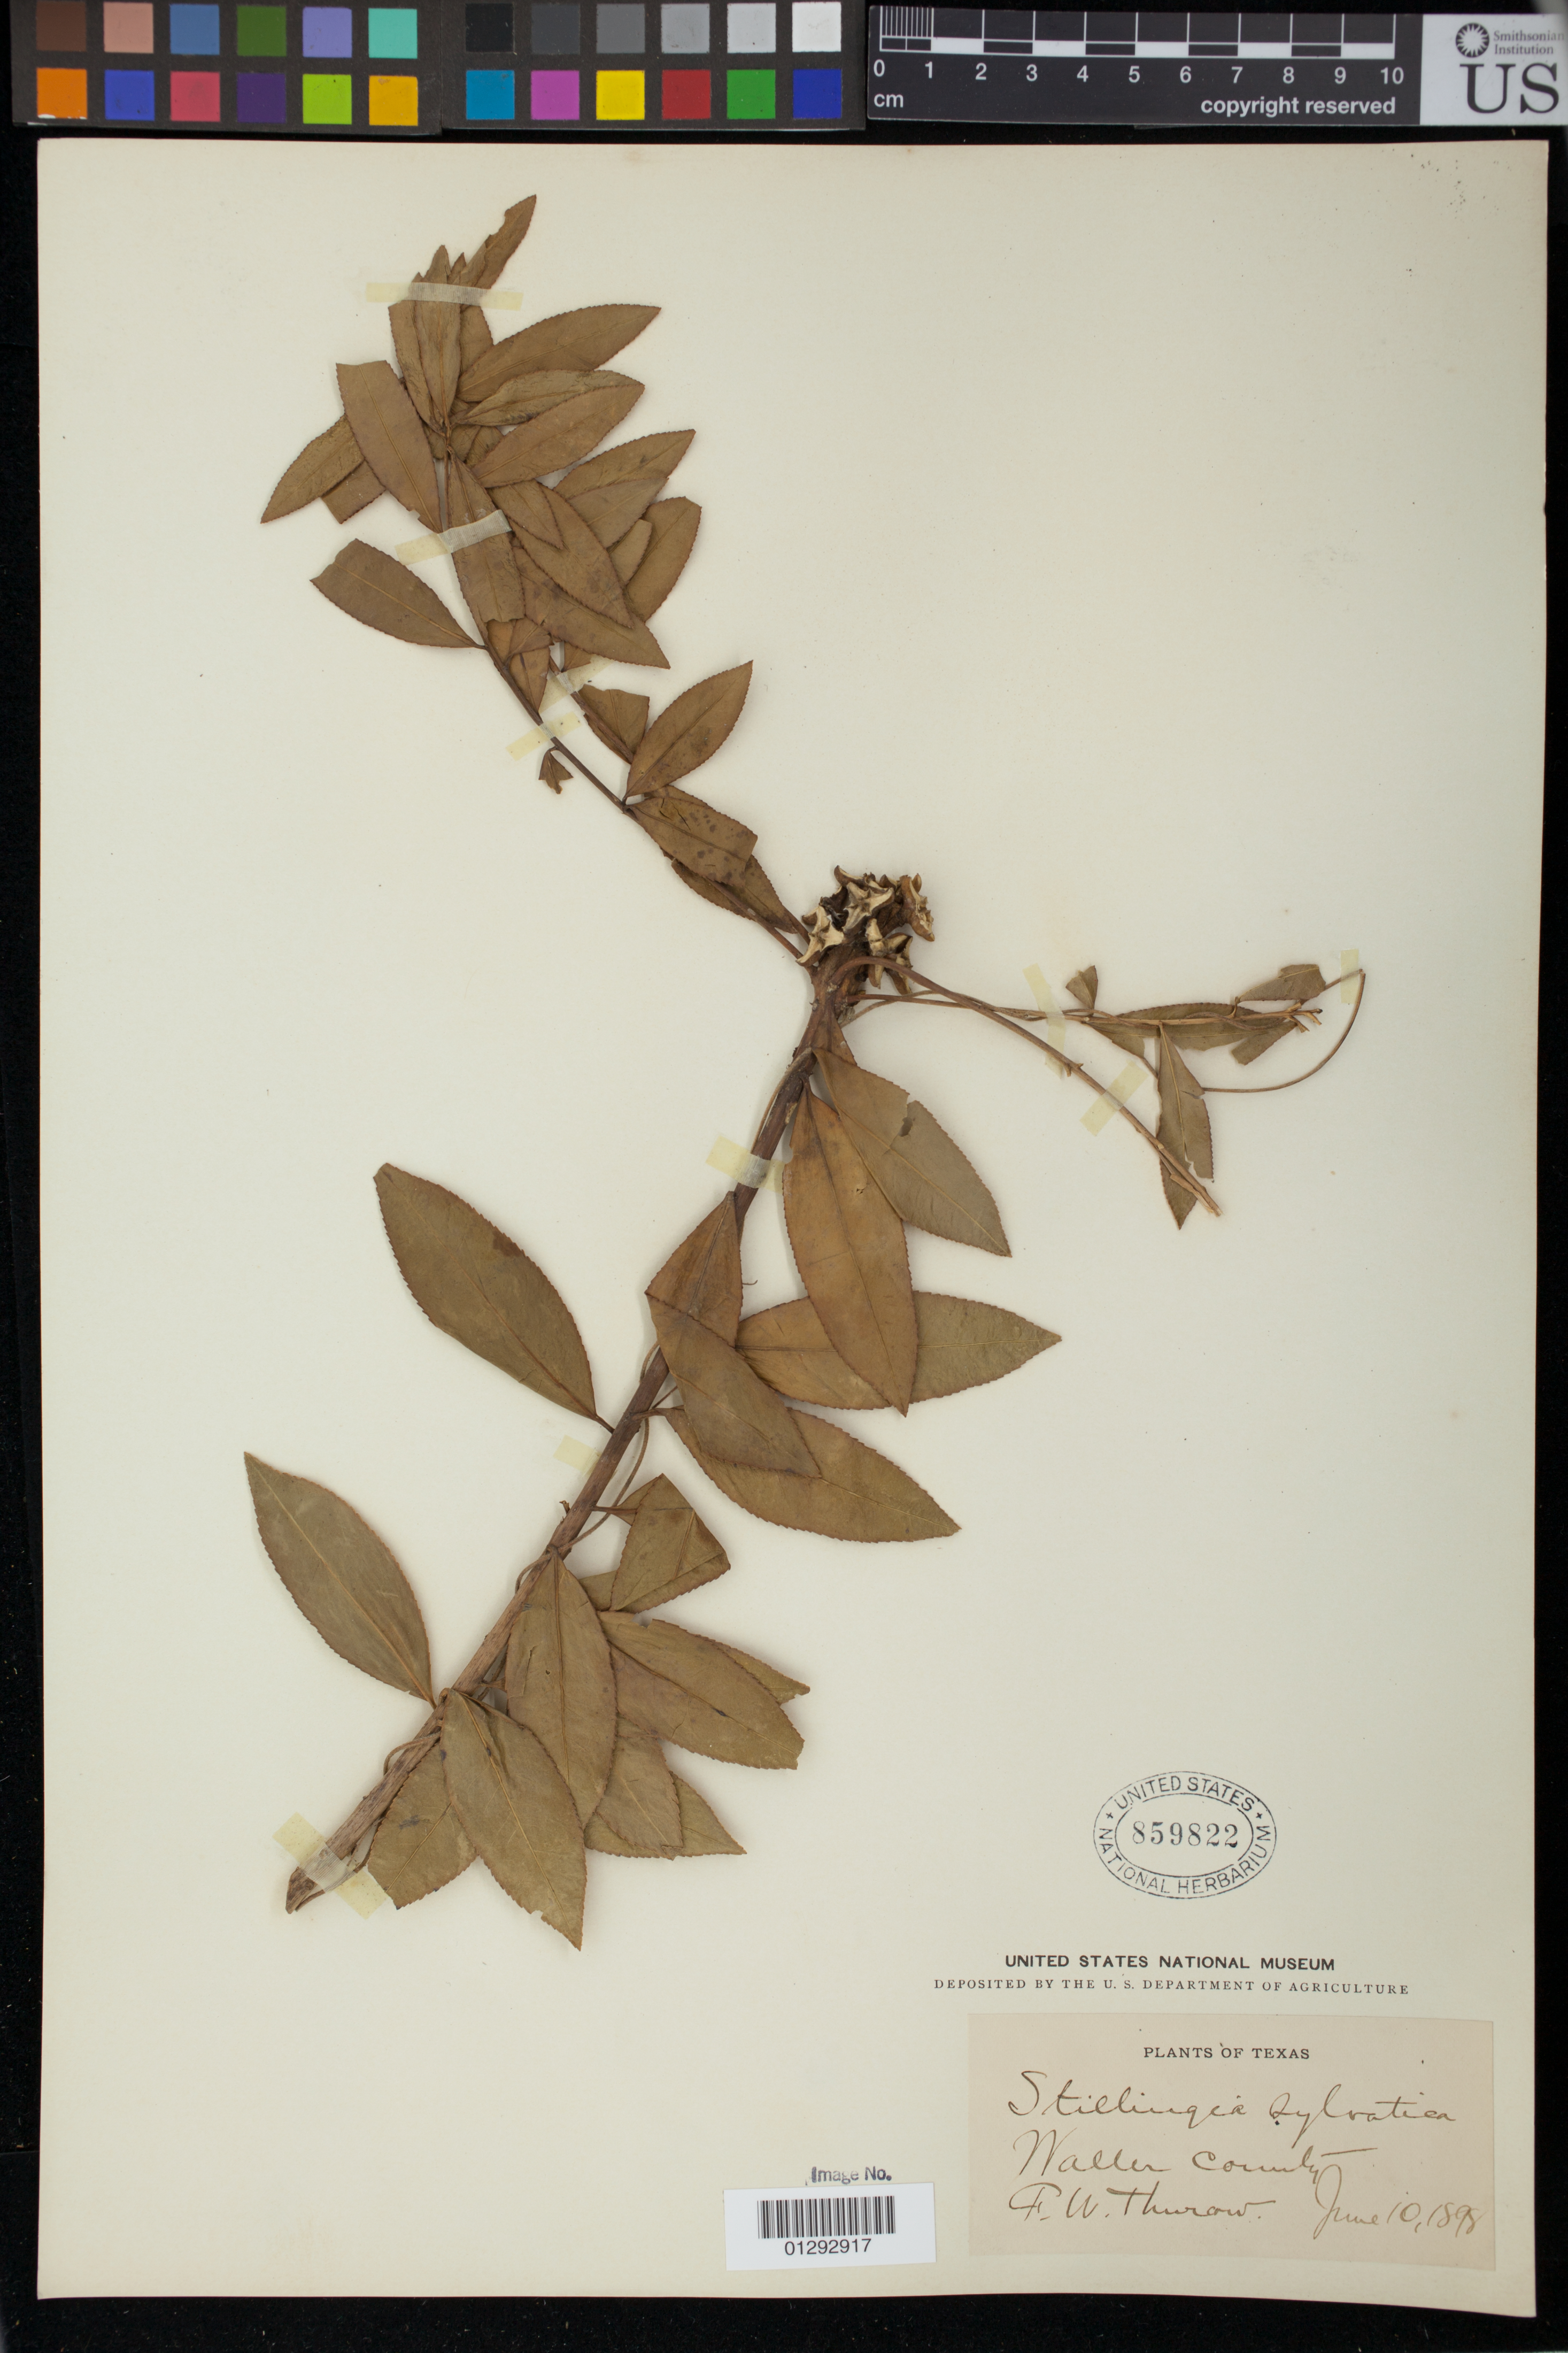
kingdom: Plantae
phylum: Tracheophyta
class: Magnoliopsida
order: Malpighiales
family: Euphorbiaceae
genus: Stillingia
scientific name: Stillingia sylvatica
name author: L.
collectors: F. W. Thurow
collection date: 1898-06-10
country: United States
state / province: Texas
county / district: Waller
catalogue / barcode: US 859822